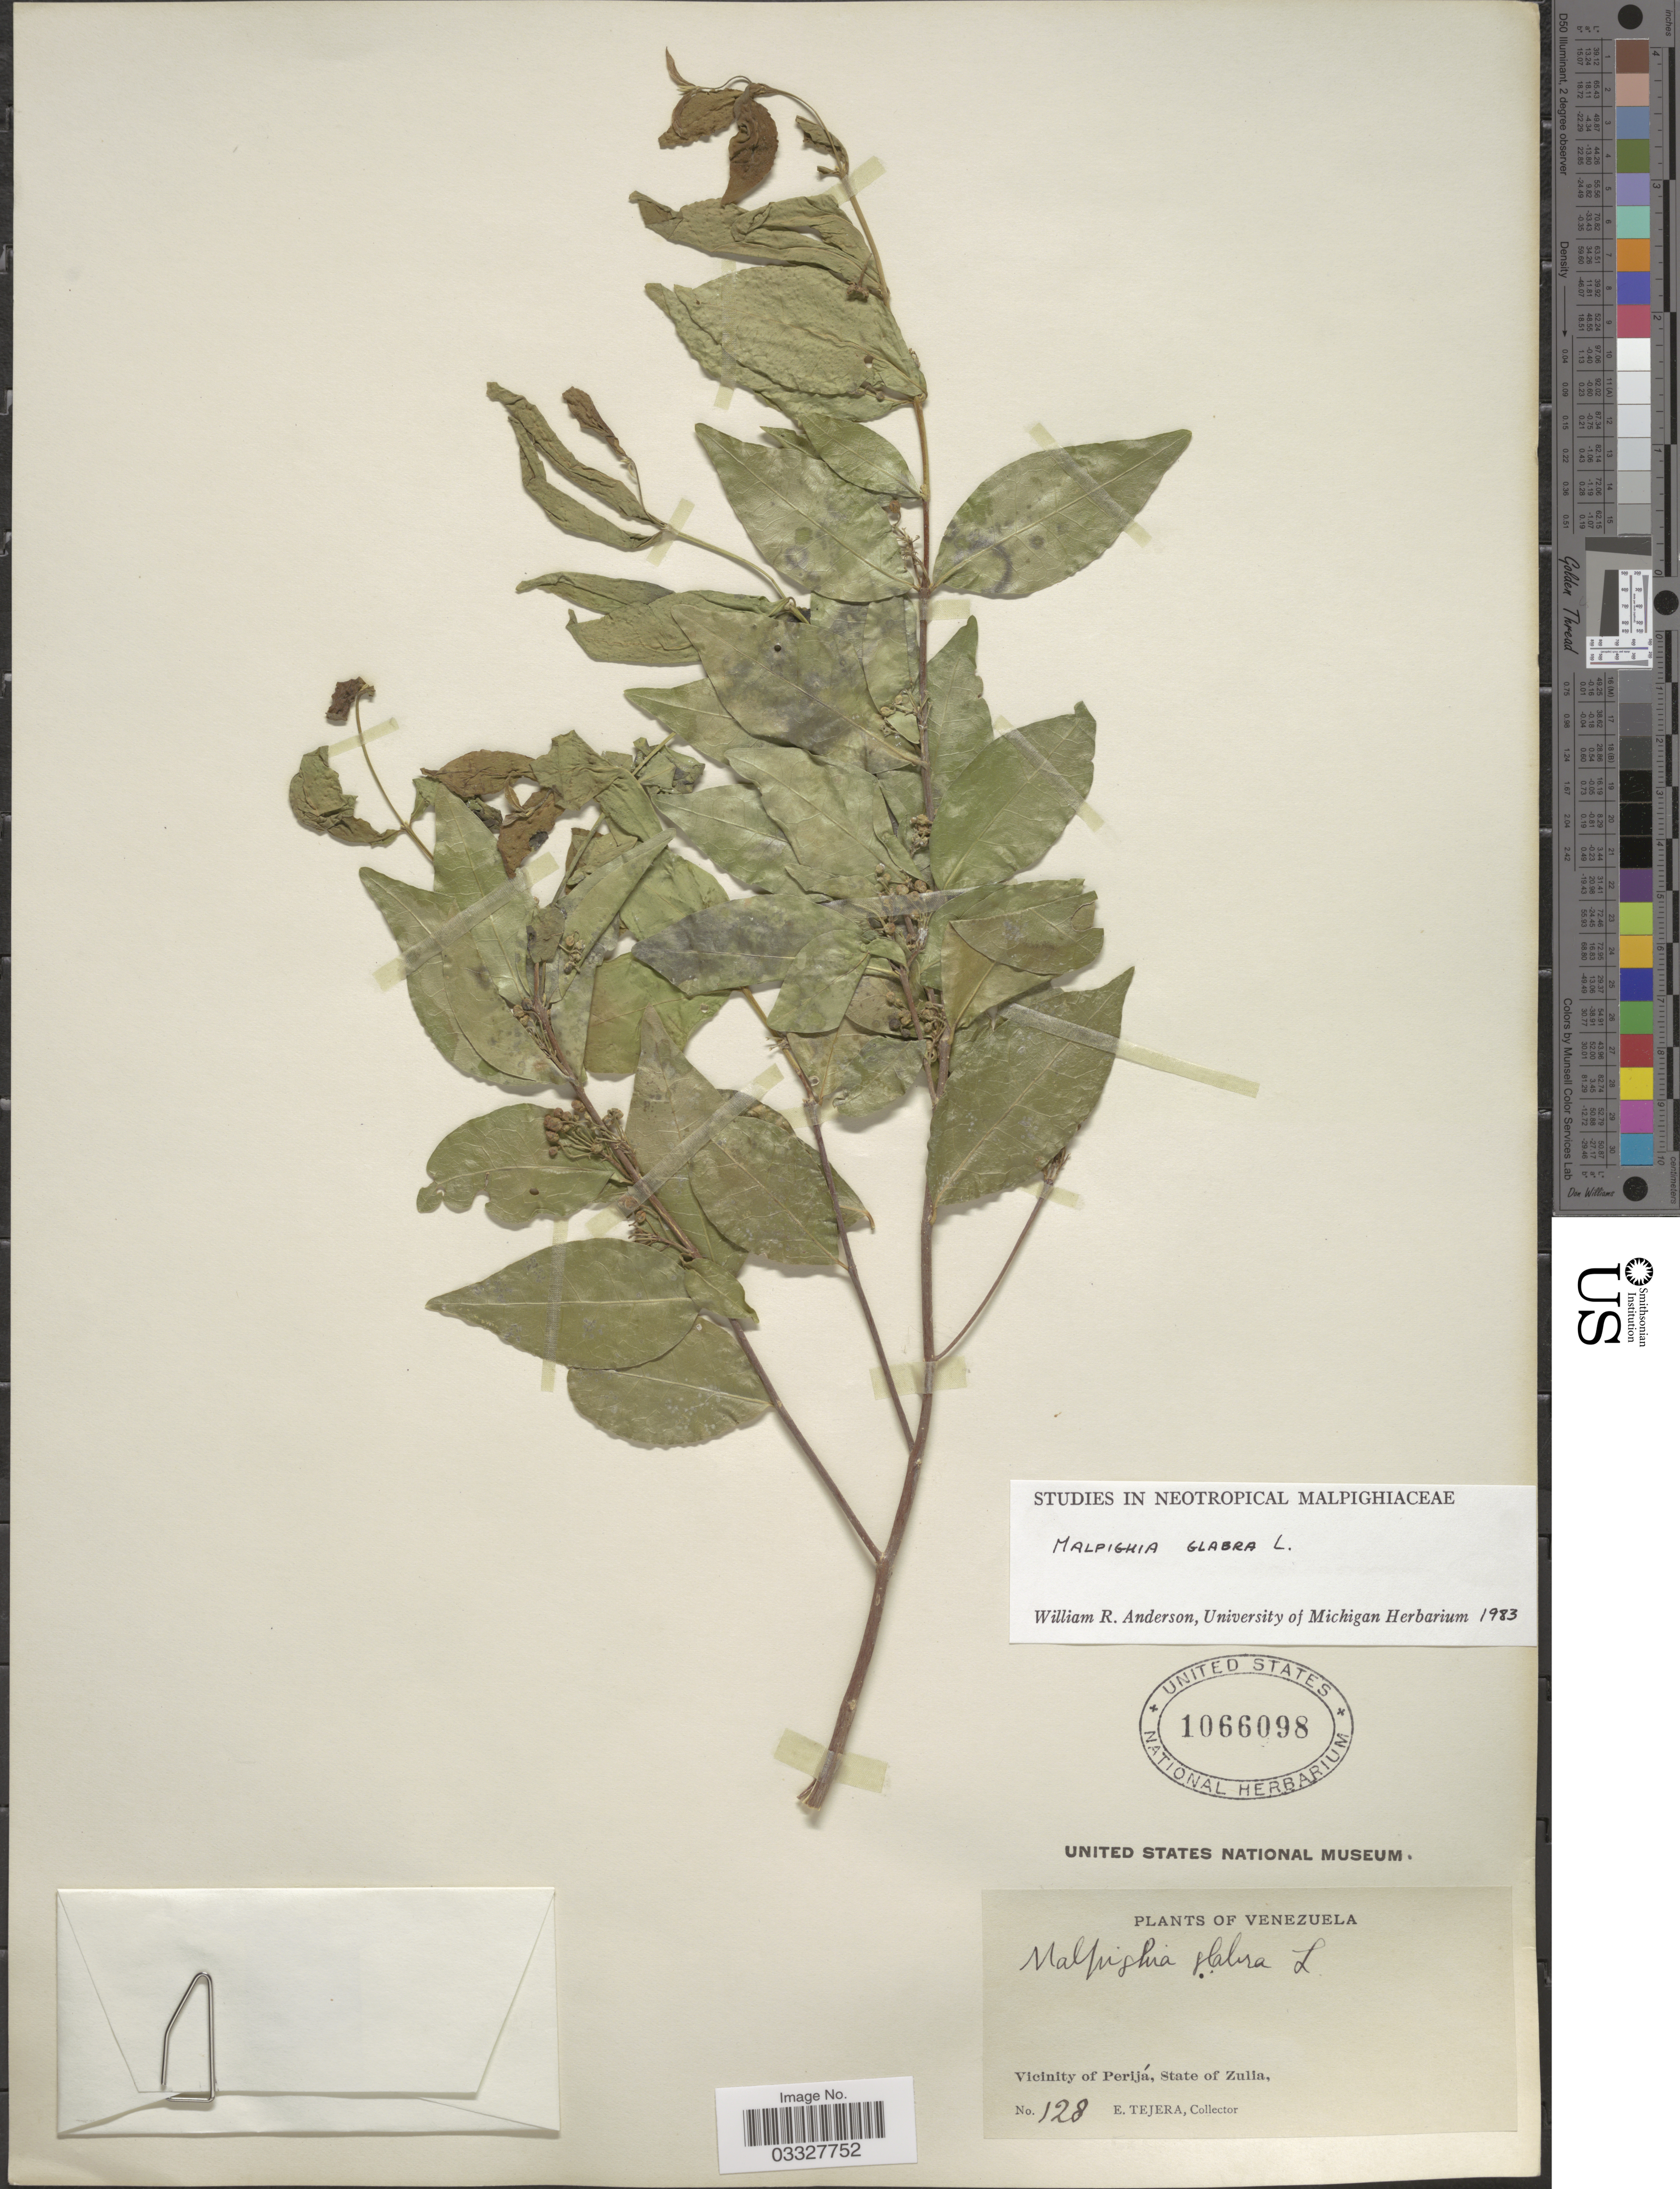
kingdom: Plantae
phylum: Tracheophyta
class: Magnoliopsida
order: Malpighiales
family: Malpighiaceae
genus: Malpighia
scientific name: Malpighia glabra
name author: L.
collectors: E. Tejera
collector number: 128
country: Venezuela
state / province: Zulia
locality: Vicinity of Perijá.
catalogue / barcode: US 1066098